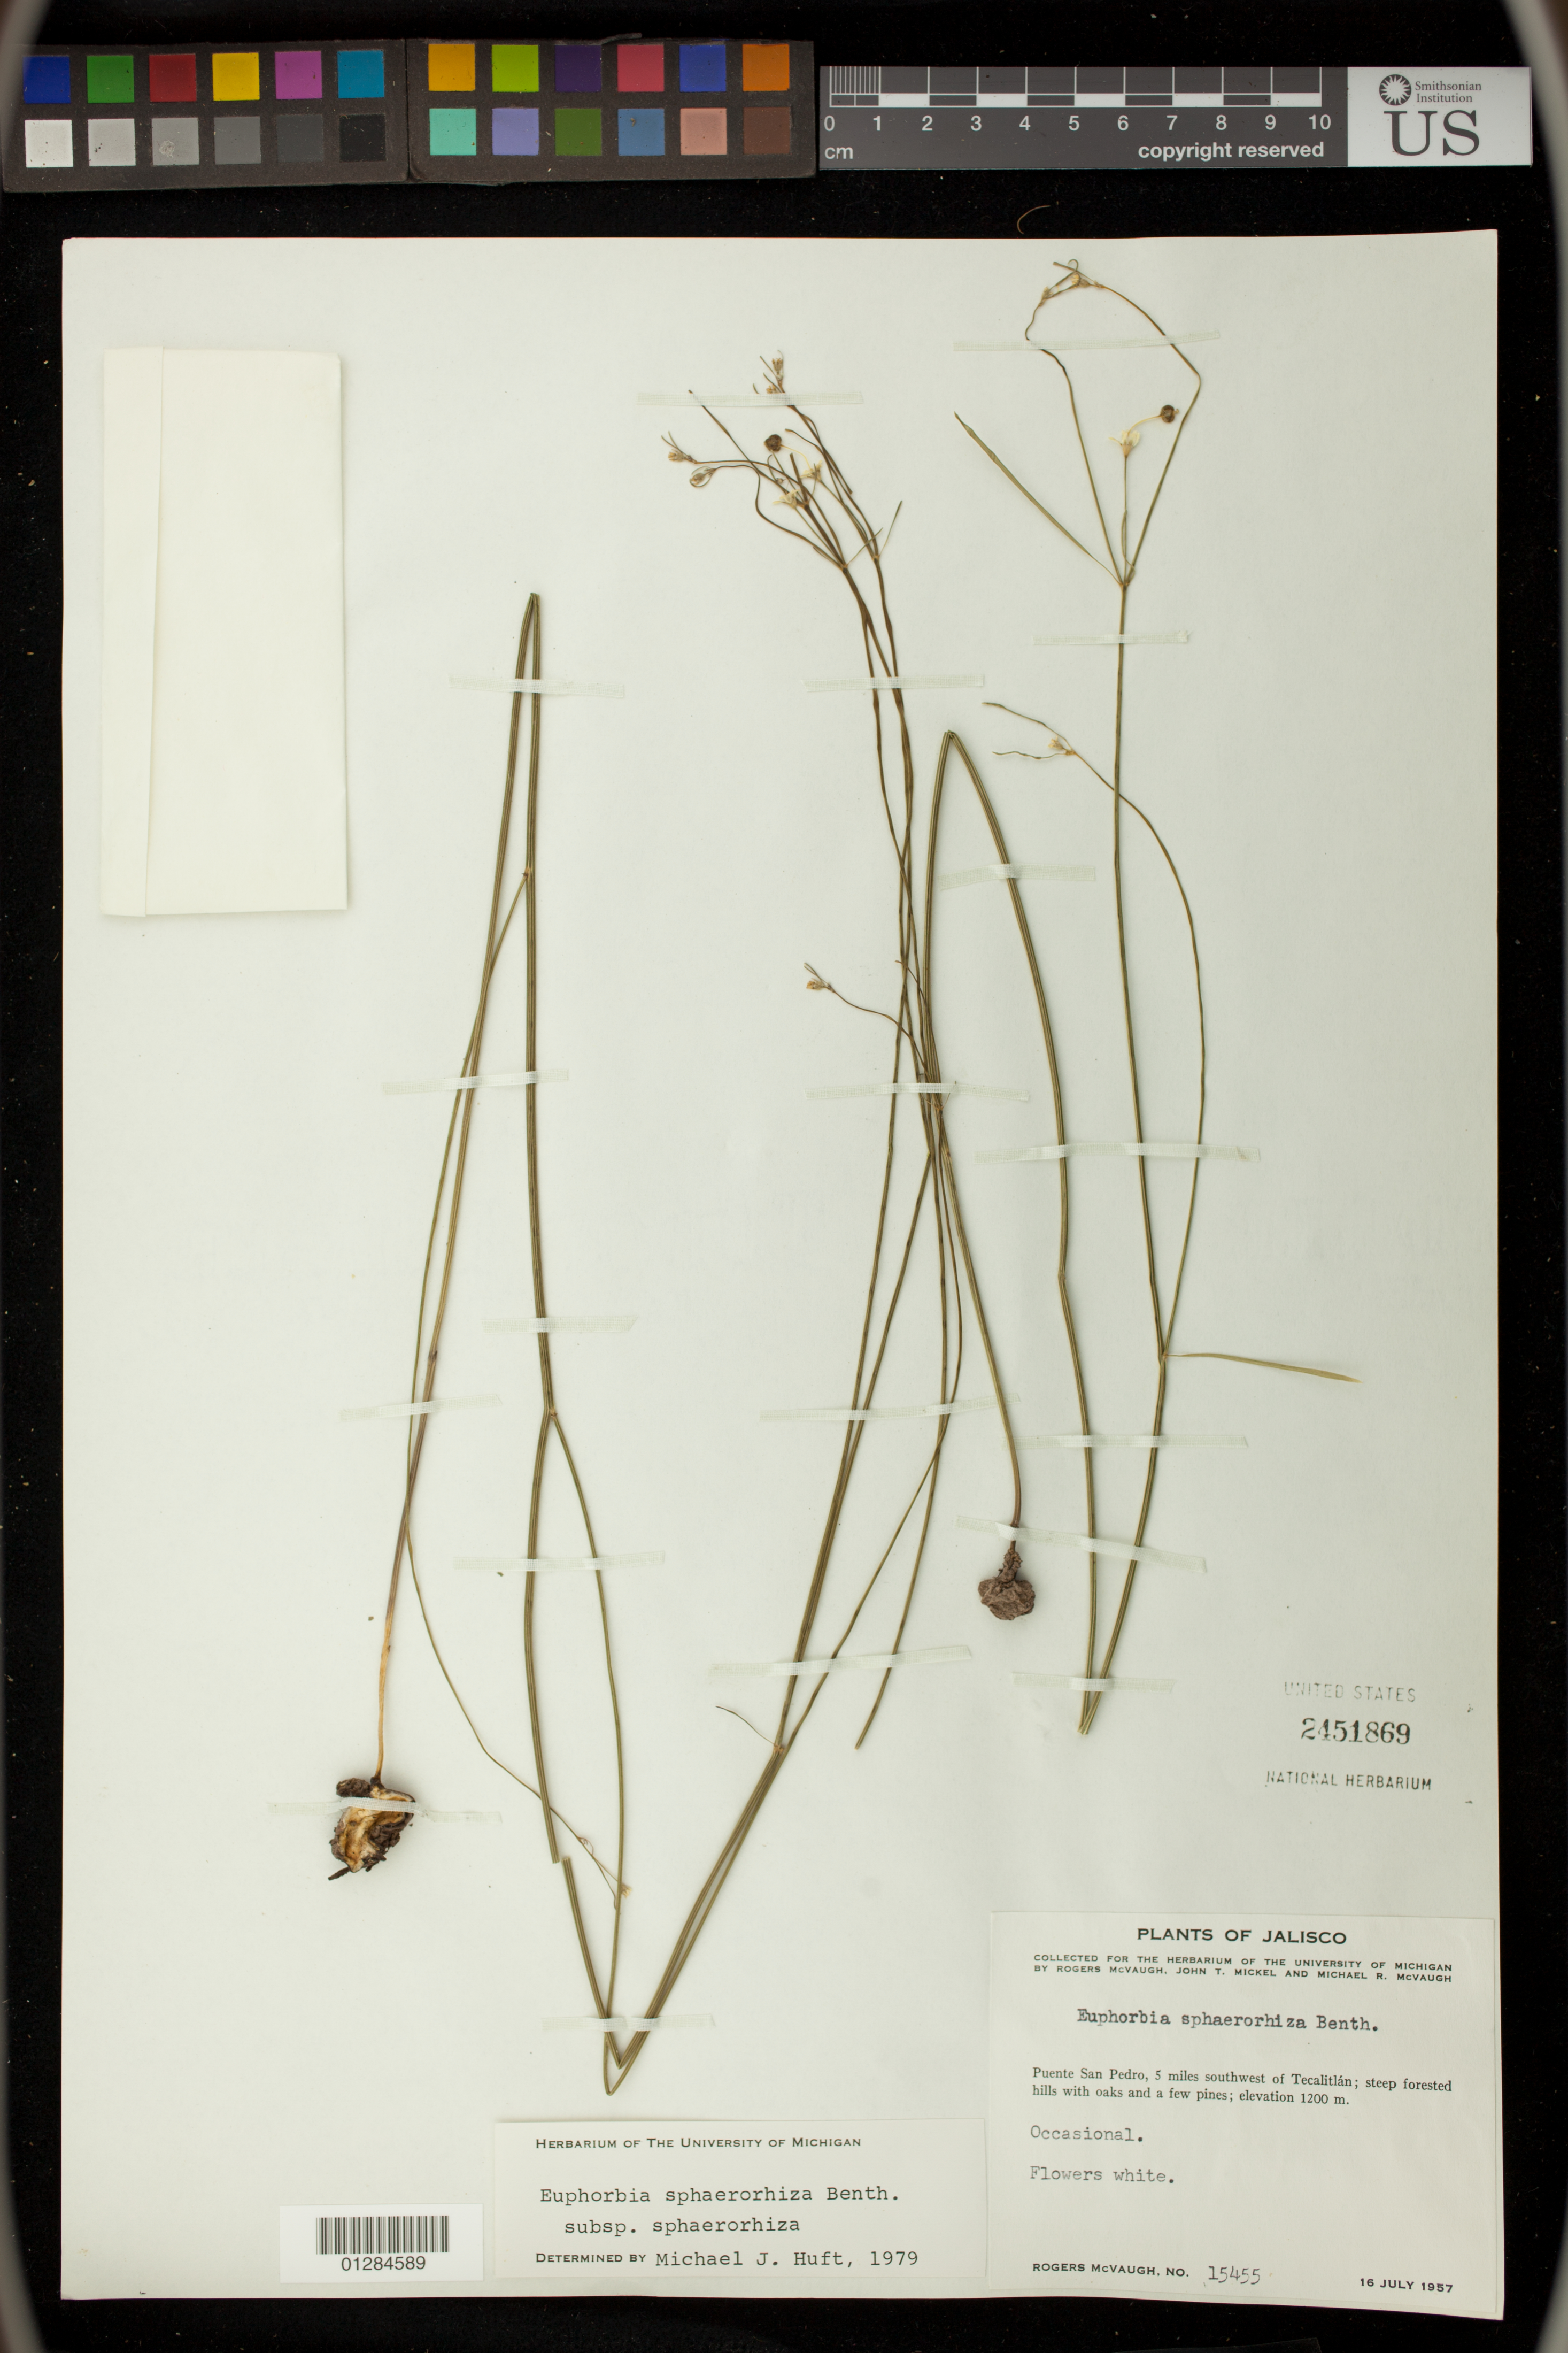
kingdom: Plantae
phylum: Tracheophyta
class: Magnoliopsida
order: Malpighiales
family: Euphorbiaceae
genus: Euphorbia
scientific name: Euphorbia sphaerorhiza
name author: Benth.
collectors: R. McVaugh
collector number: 15455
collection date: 1957-07-16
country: Mexico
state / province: Jalisco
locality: Puente San Pedro, 5 miles southwest of Tecalitlan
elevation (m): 1200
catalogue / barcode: US 2451869